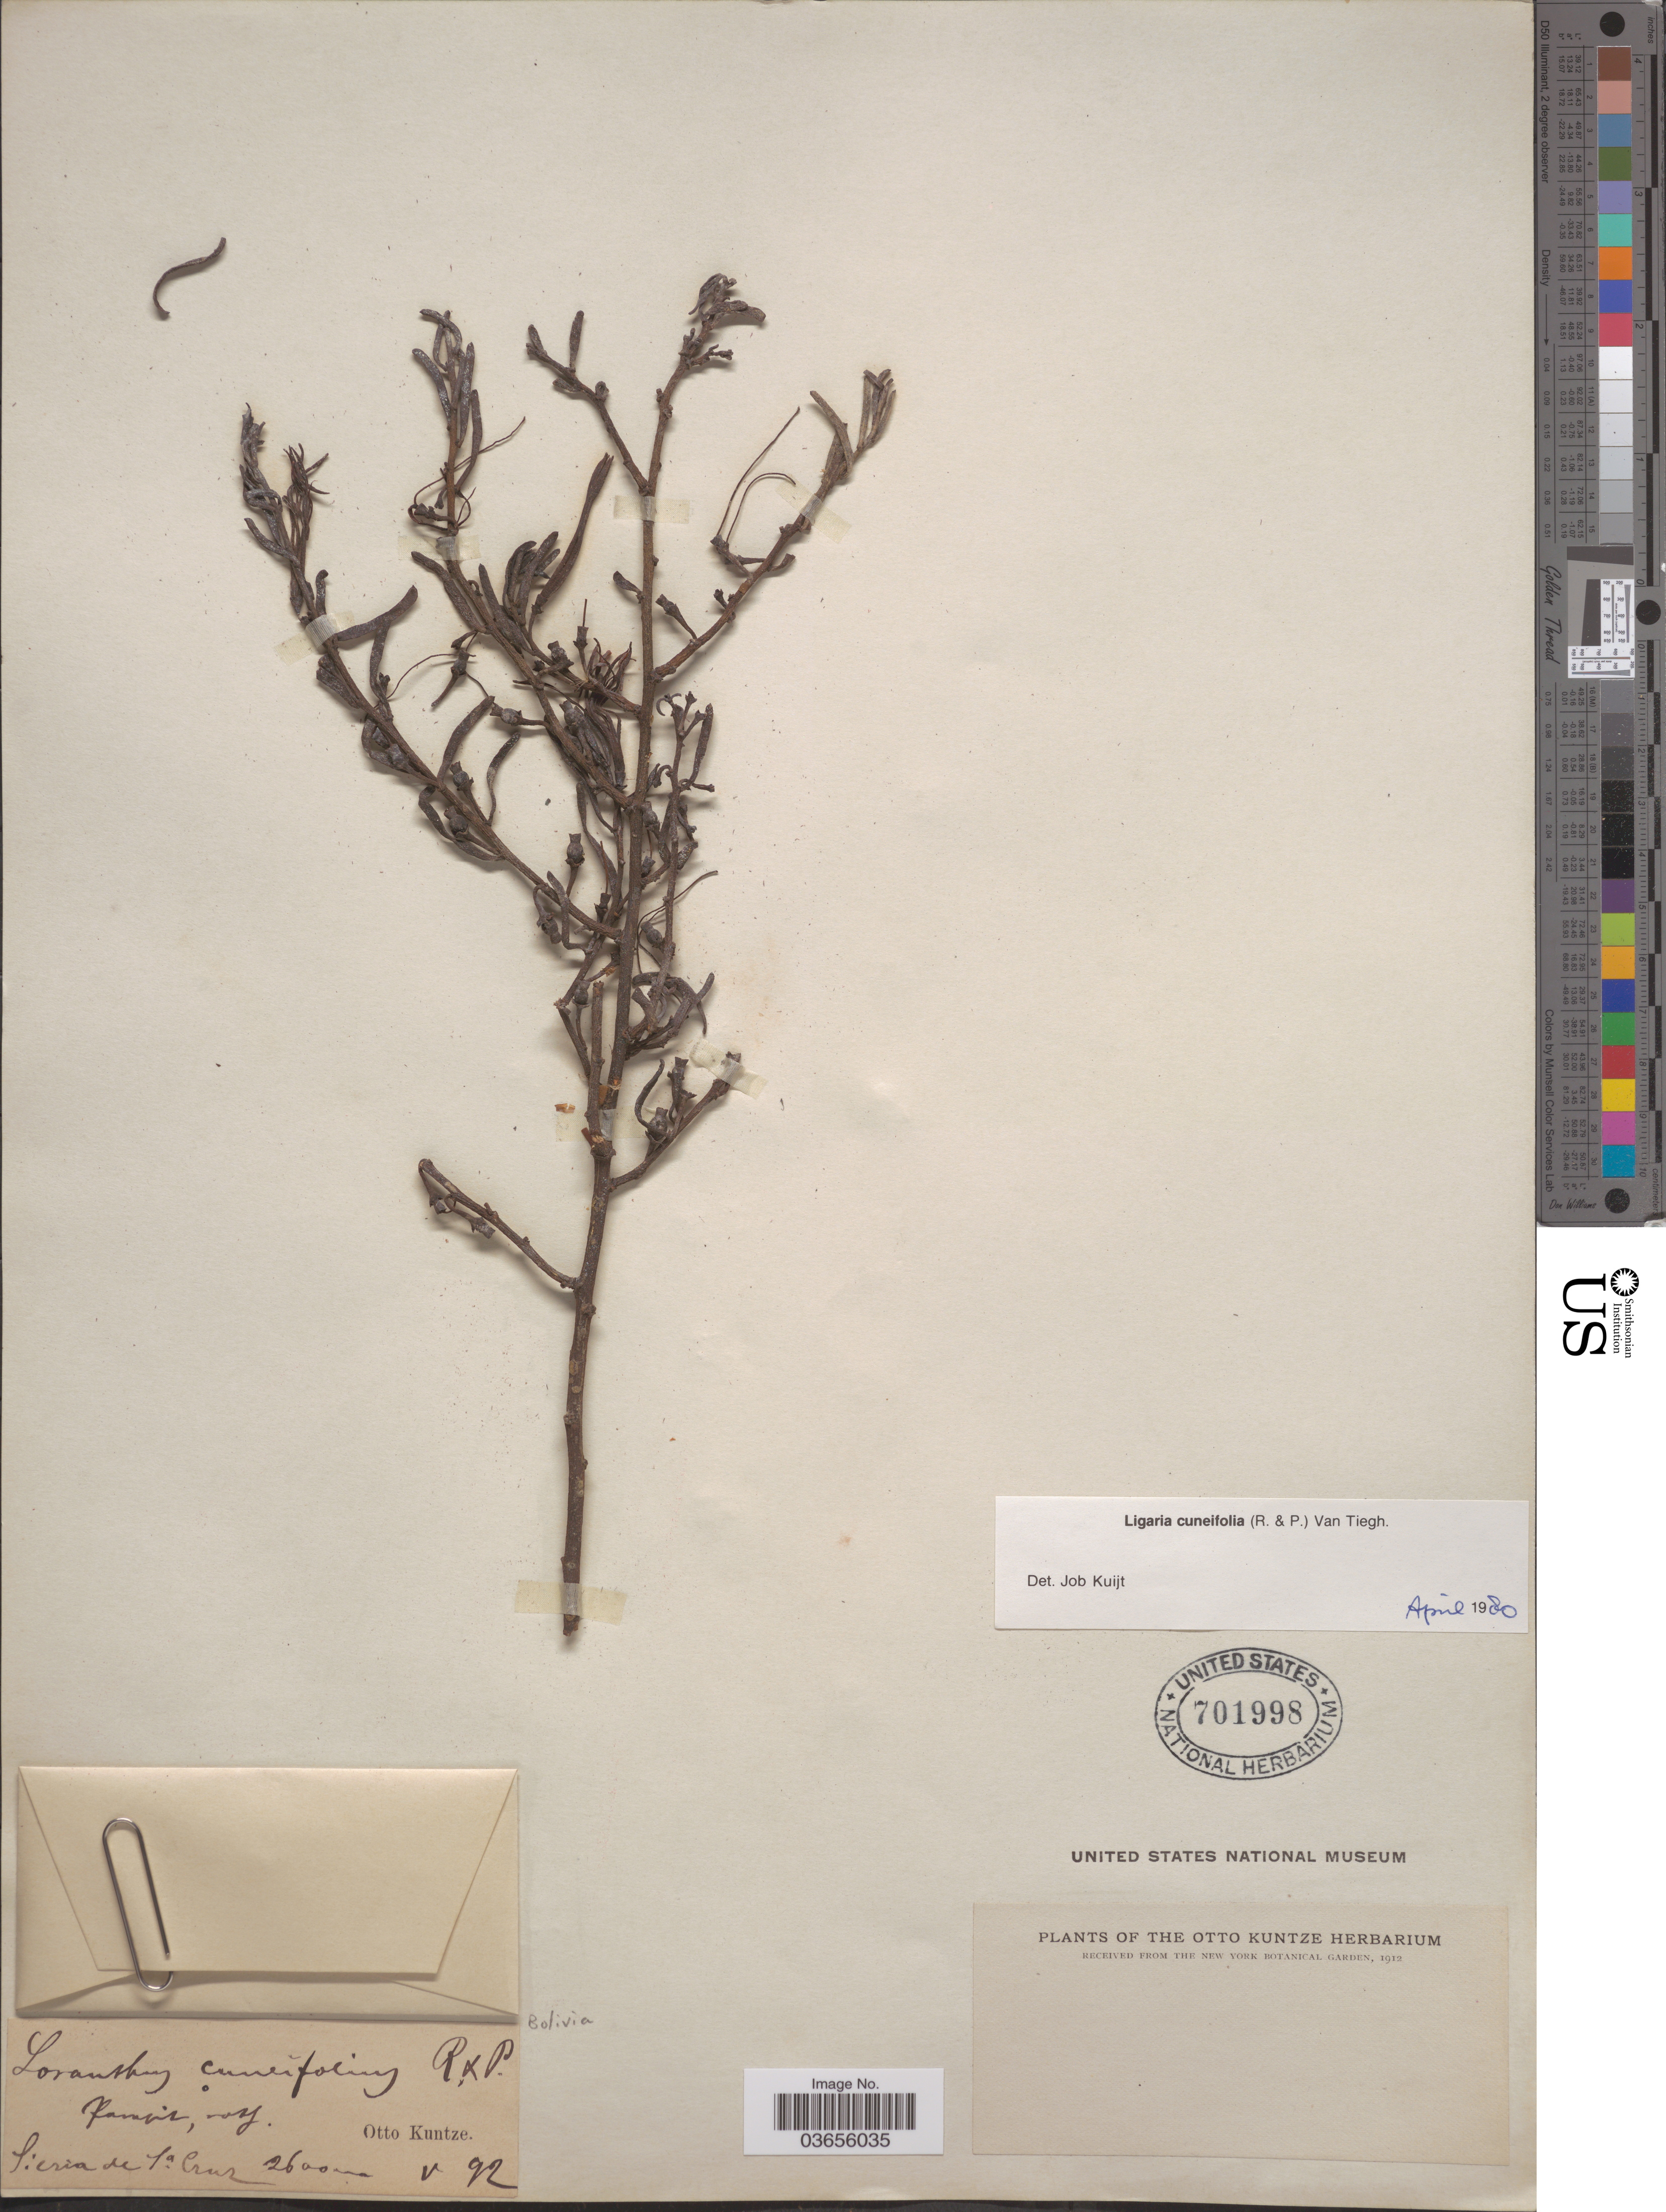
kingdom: Plantae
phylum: Tracheophyta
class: Magnoliopsida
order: Santalales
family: Loranthaceae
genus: Ligaria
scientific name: Ligaria cuneifolia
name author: (Ruiz & Pav.) Tiegh.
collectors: C.E.O. Kuntze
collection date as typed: Transcribed d/m/y: /5/92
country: Bolivia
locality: Sierra de la Cruz.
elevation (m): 2600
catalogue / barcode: US 701998